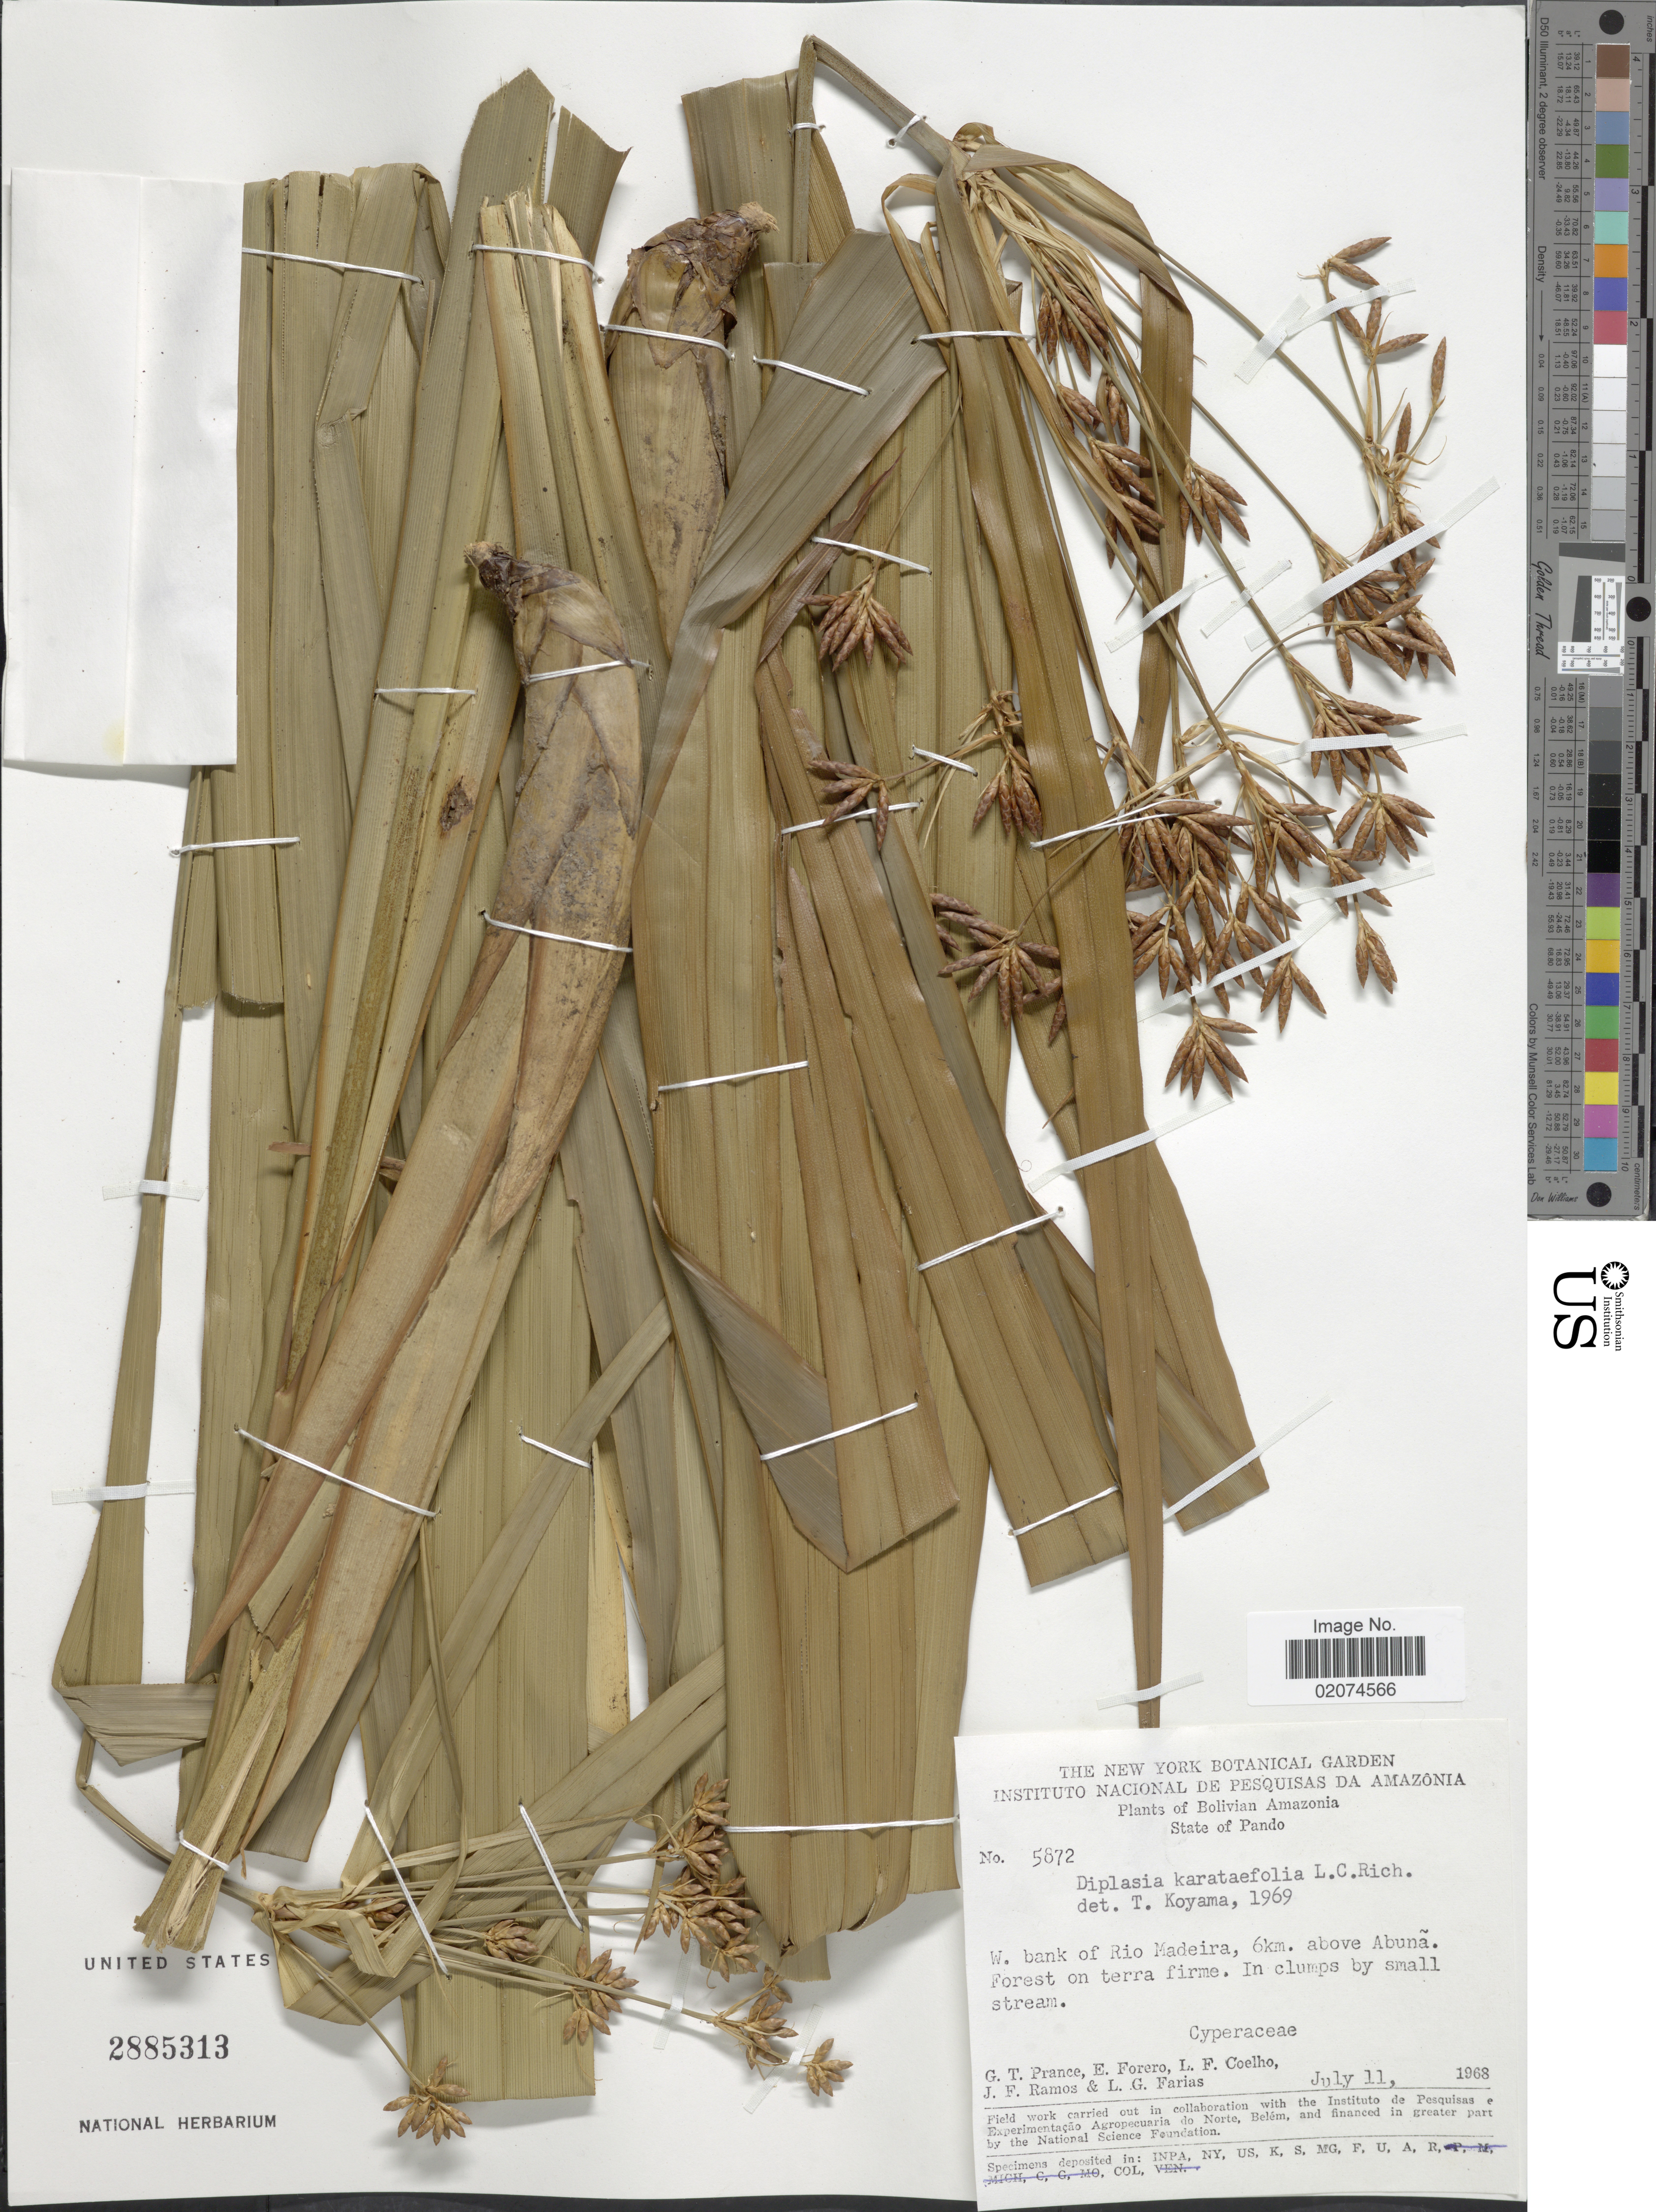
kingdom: Plantae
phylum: Tracheophyta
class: Liliopsida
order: Poales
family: Cyperaceae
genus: Diplasia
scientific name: Diplasia karatifolia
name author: Rich.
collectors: G. T. Prance, E. Forero, L. F. Coelho, J. F. Ramos & L. G. Farias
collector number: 5872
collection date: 1968-07-11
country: Bolivia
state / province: Pando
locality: Bolivian Amazonia. State of Pando. W. ban of Rio Madeira, 6 km above Abuna Forest on terra firme.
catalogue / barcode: US 2885313